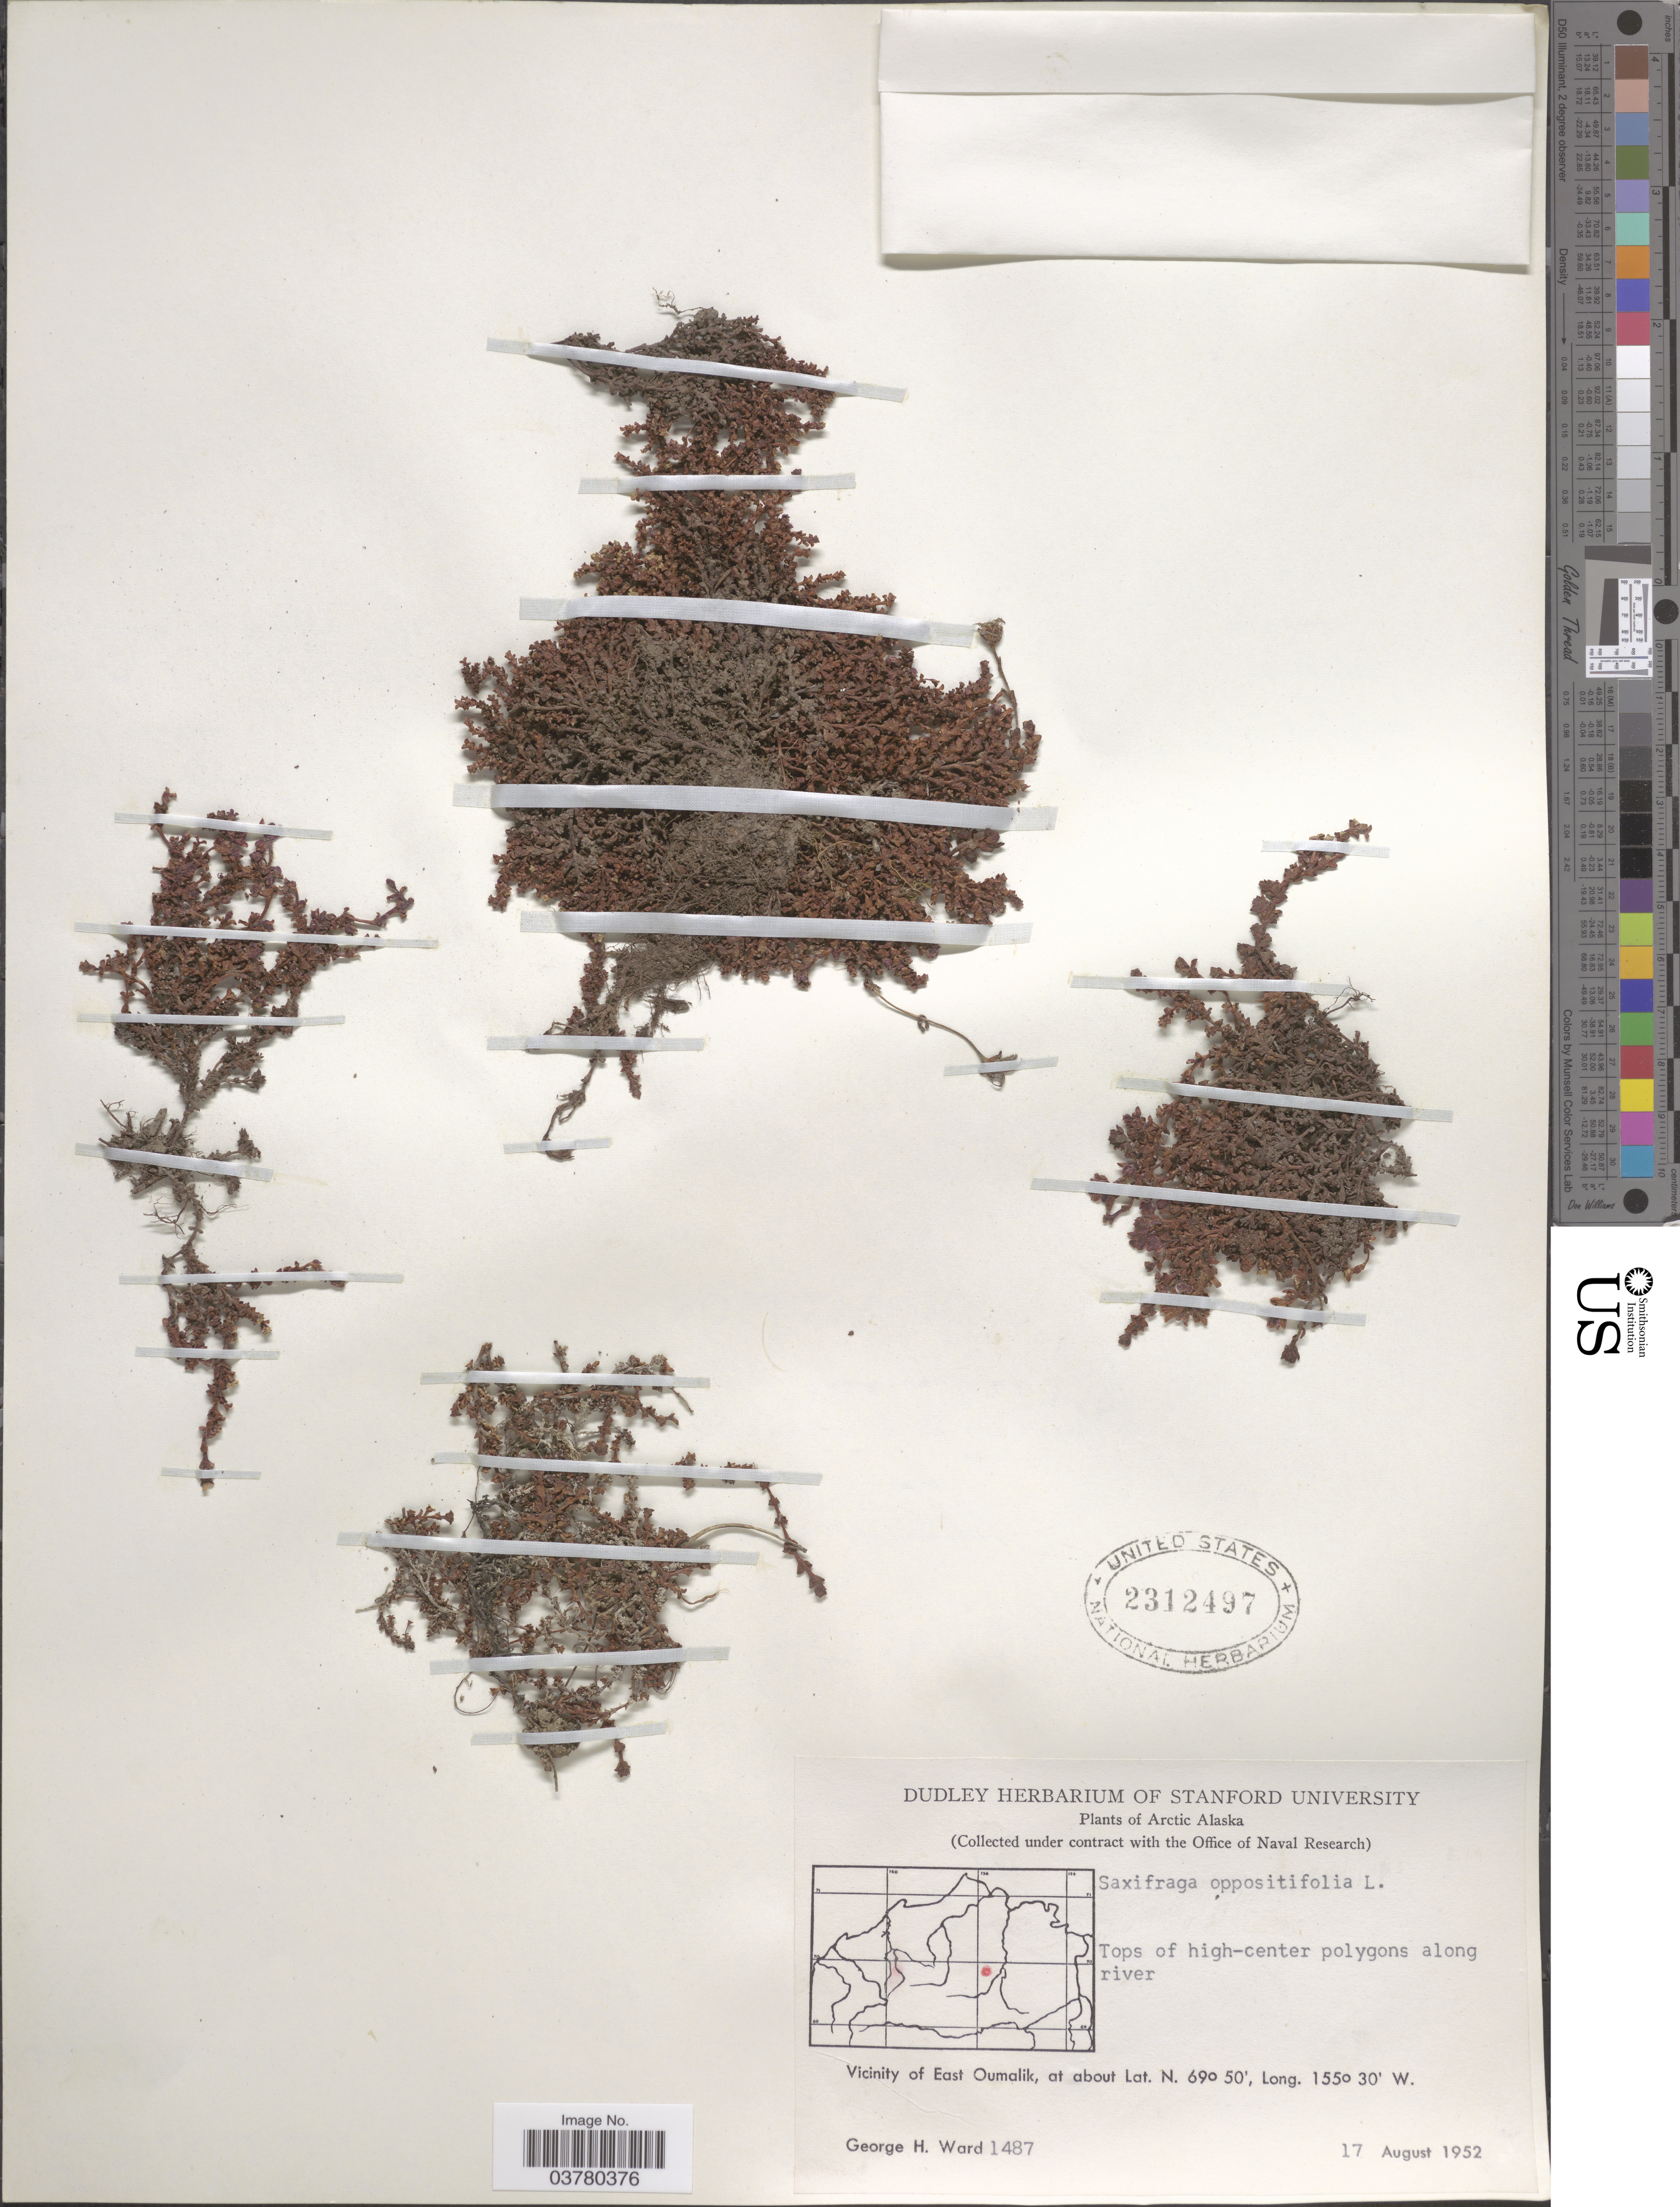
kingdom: Plantae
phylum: Tracheophyta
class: Magnoliopsida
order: Saxifragales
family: Saxifragaceae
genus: Saxifraga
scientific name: Saxifraga oppositifolia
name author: L.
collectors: G. H. Ward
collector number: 1487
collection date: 1952-08-17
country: United States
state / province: Alaska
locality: Arctic Alaska. Vicinity of East Oumalik.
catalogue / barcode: US 2312497